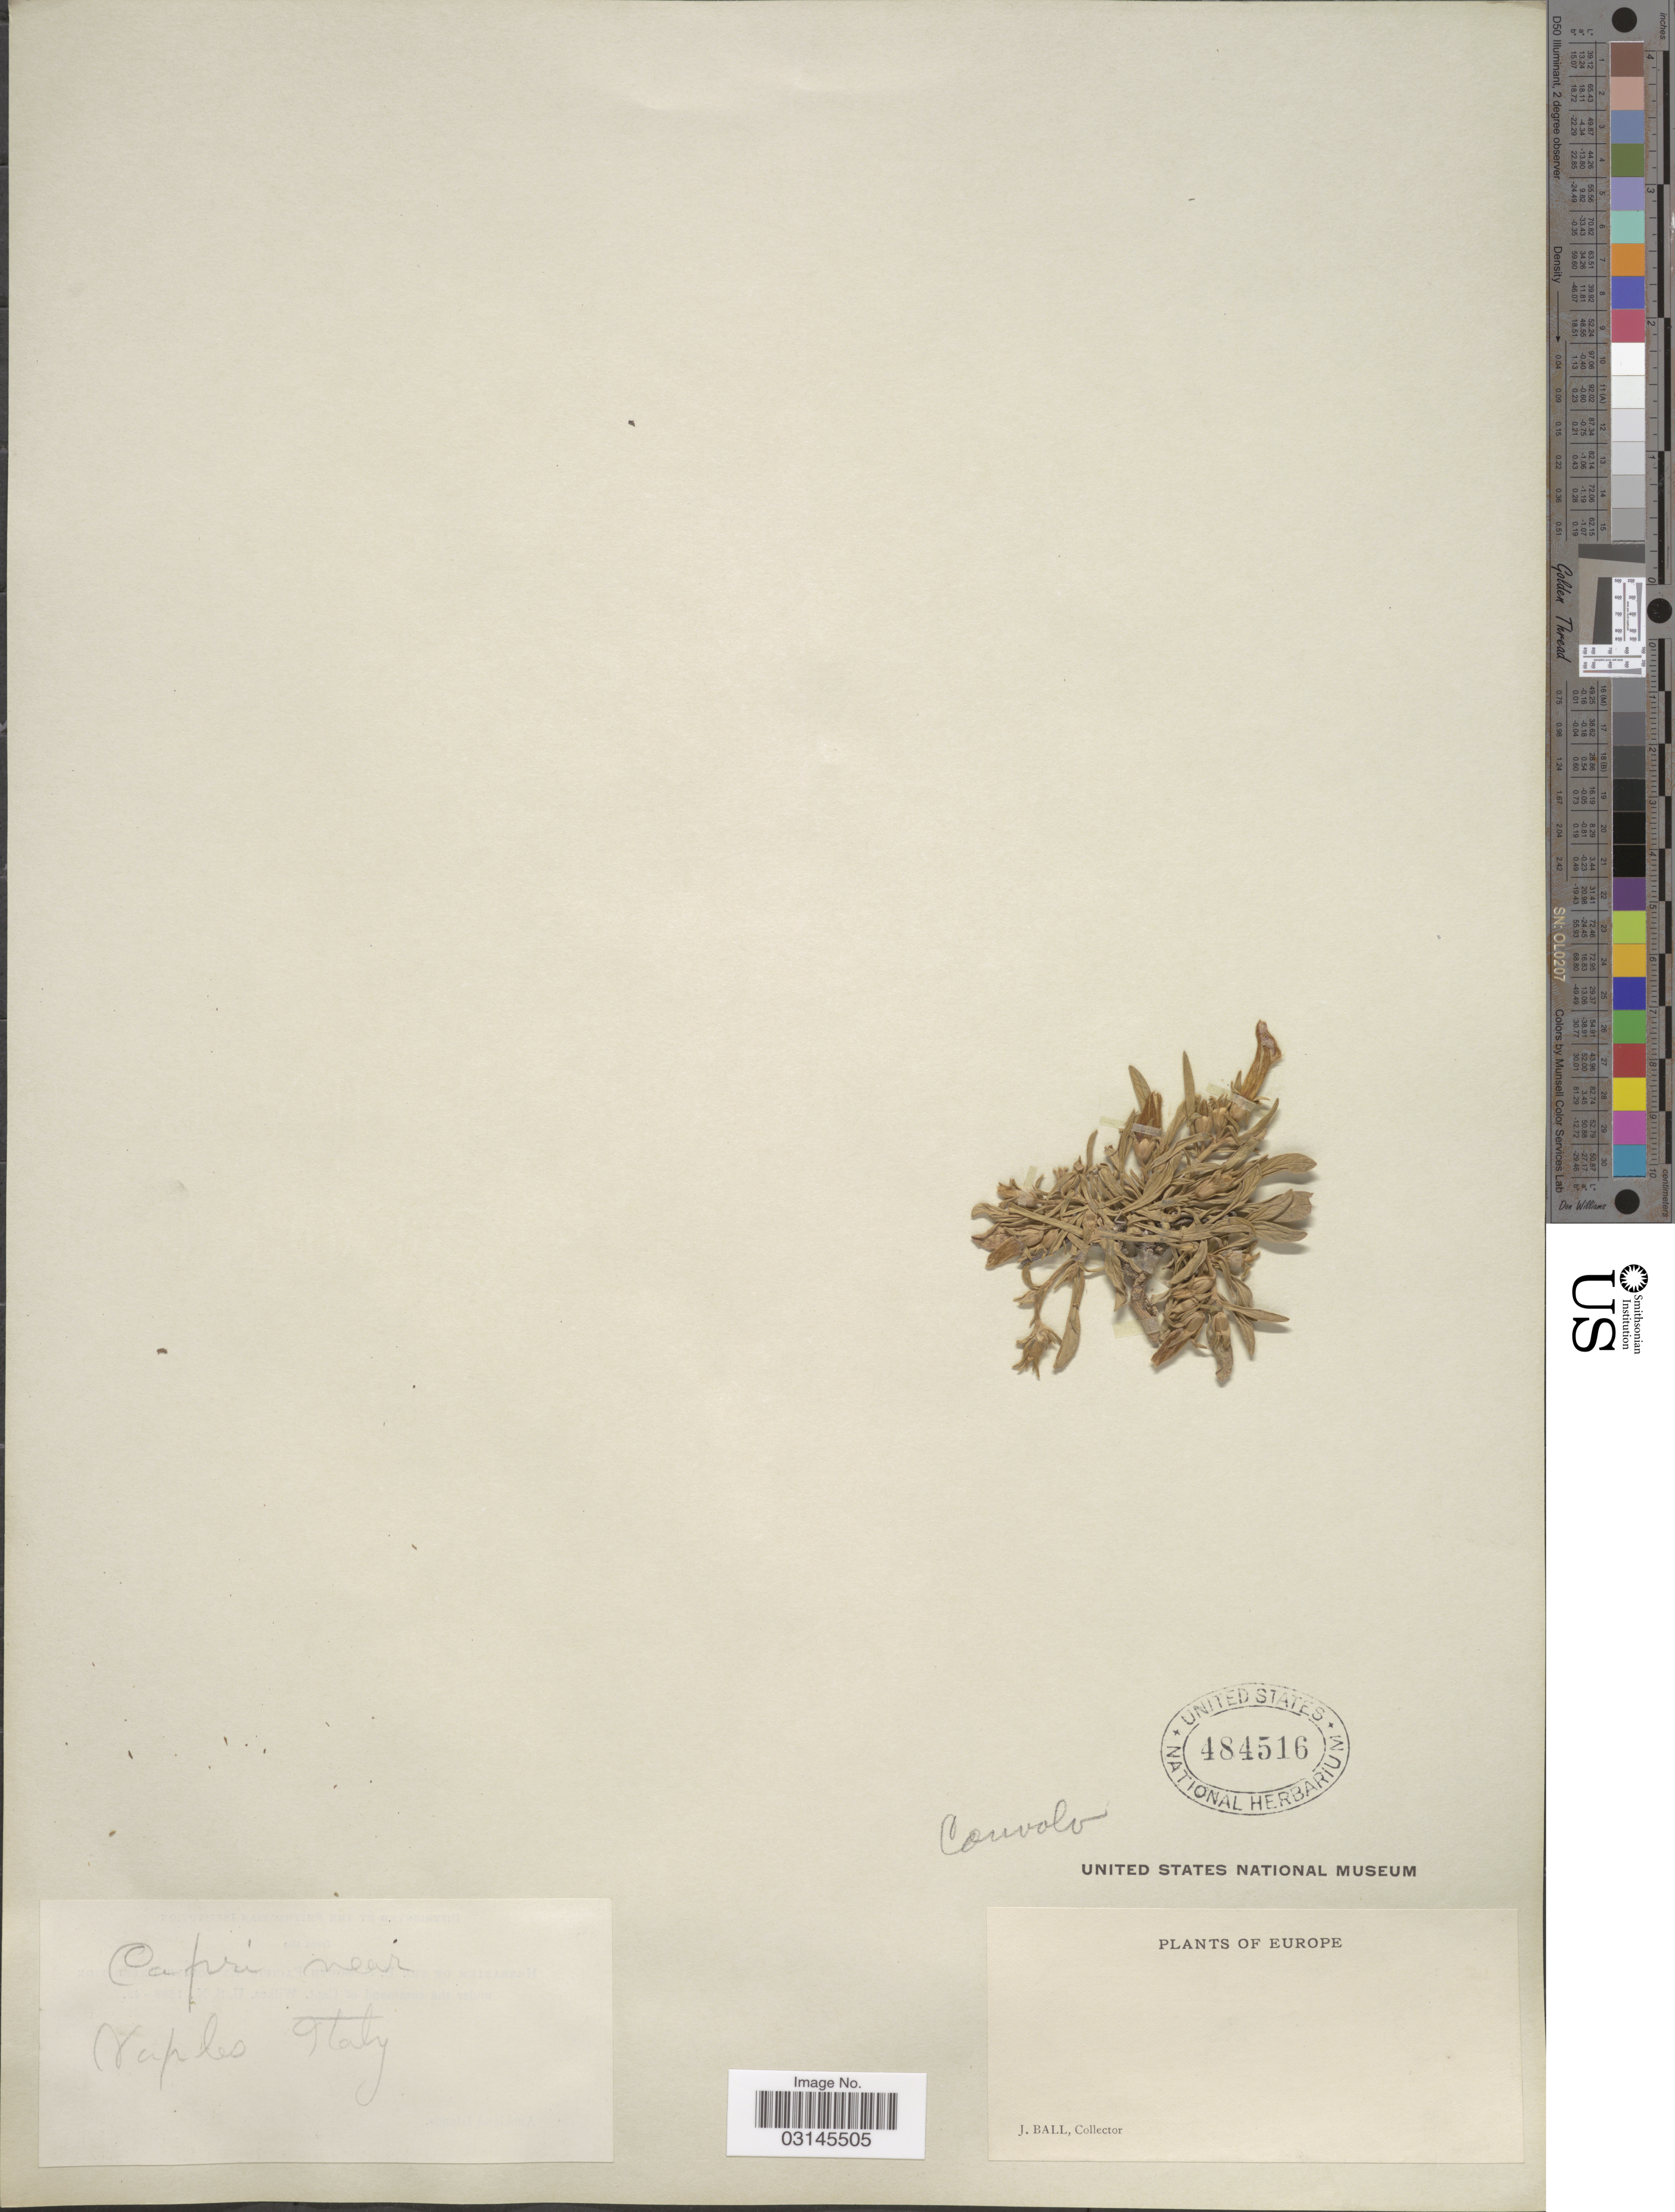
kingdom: Plantae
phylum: Tracheophyta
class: Magnoliopsida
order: Solanales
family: Convolvulaceae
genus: Convolvulus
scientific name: Convolvulus sp.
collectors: J. Ball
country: Italy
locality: Capri near Naples.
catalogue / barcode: US 484516